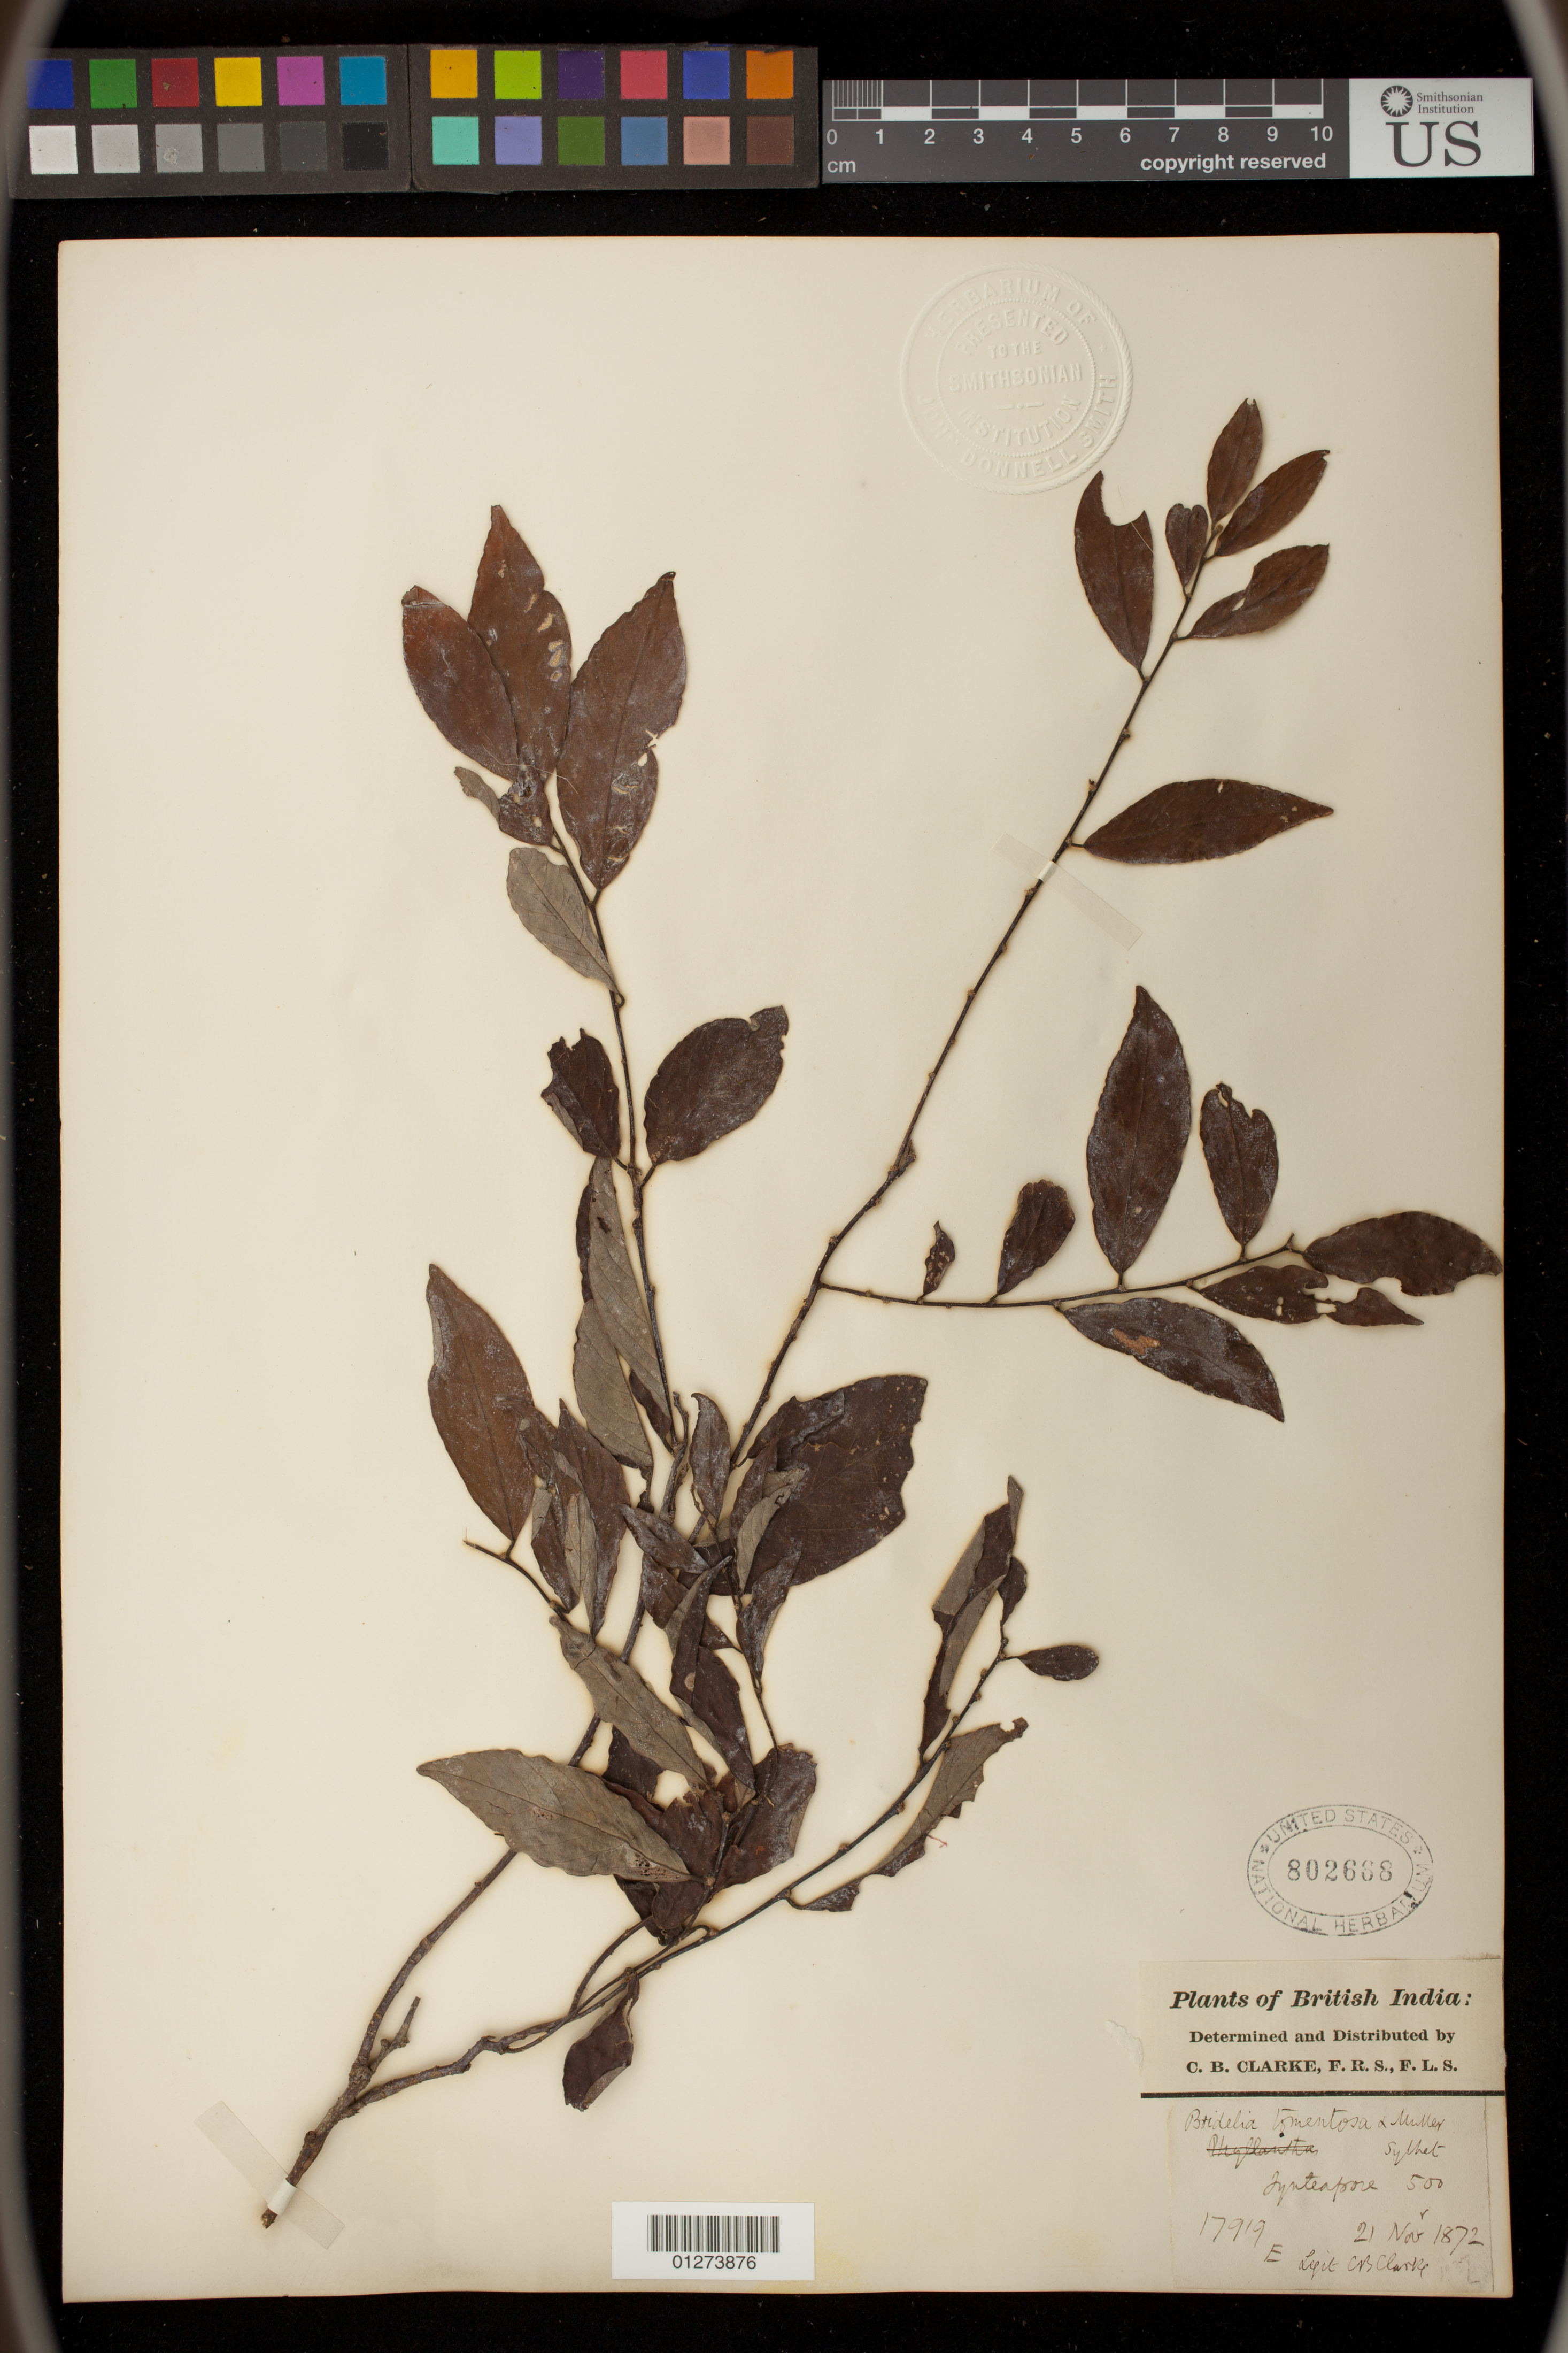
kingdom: Plantae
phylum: Tracheophyta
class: Magnoliopsida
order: Malpighiales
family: Phyllanthaceae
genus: Bridelia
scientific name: Bridelia tomentosa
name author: Blume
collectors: C. B. Clarke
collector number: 17919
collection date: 1872-11-21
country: Bangladesh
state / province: Sylhet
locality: Jynteapore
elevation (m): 500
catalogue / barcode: US 802668